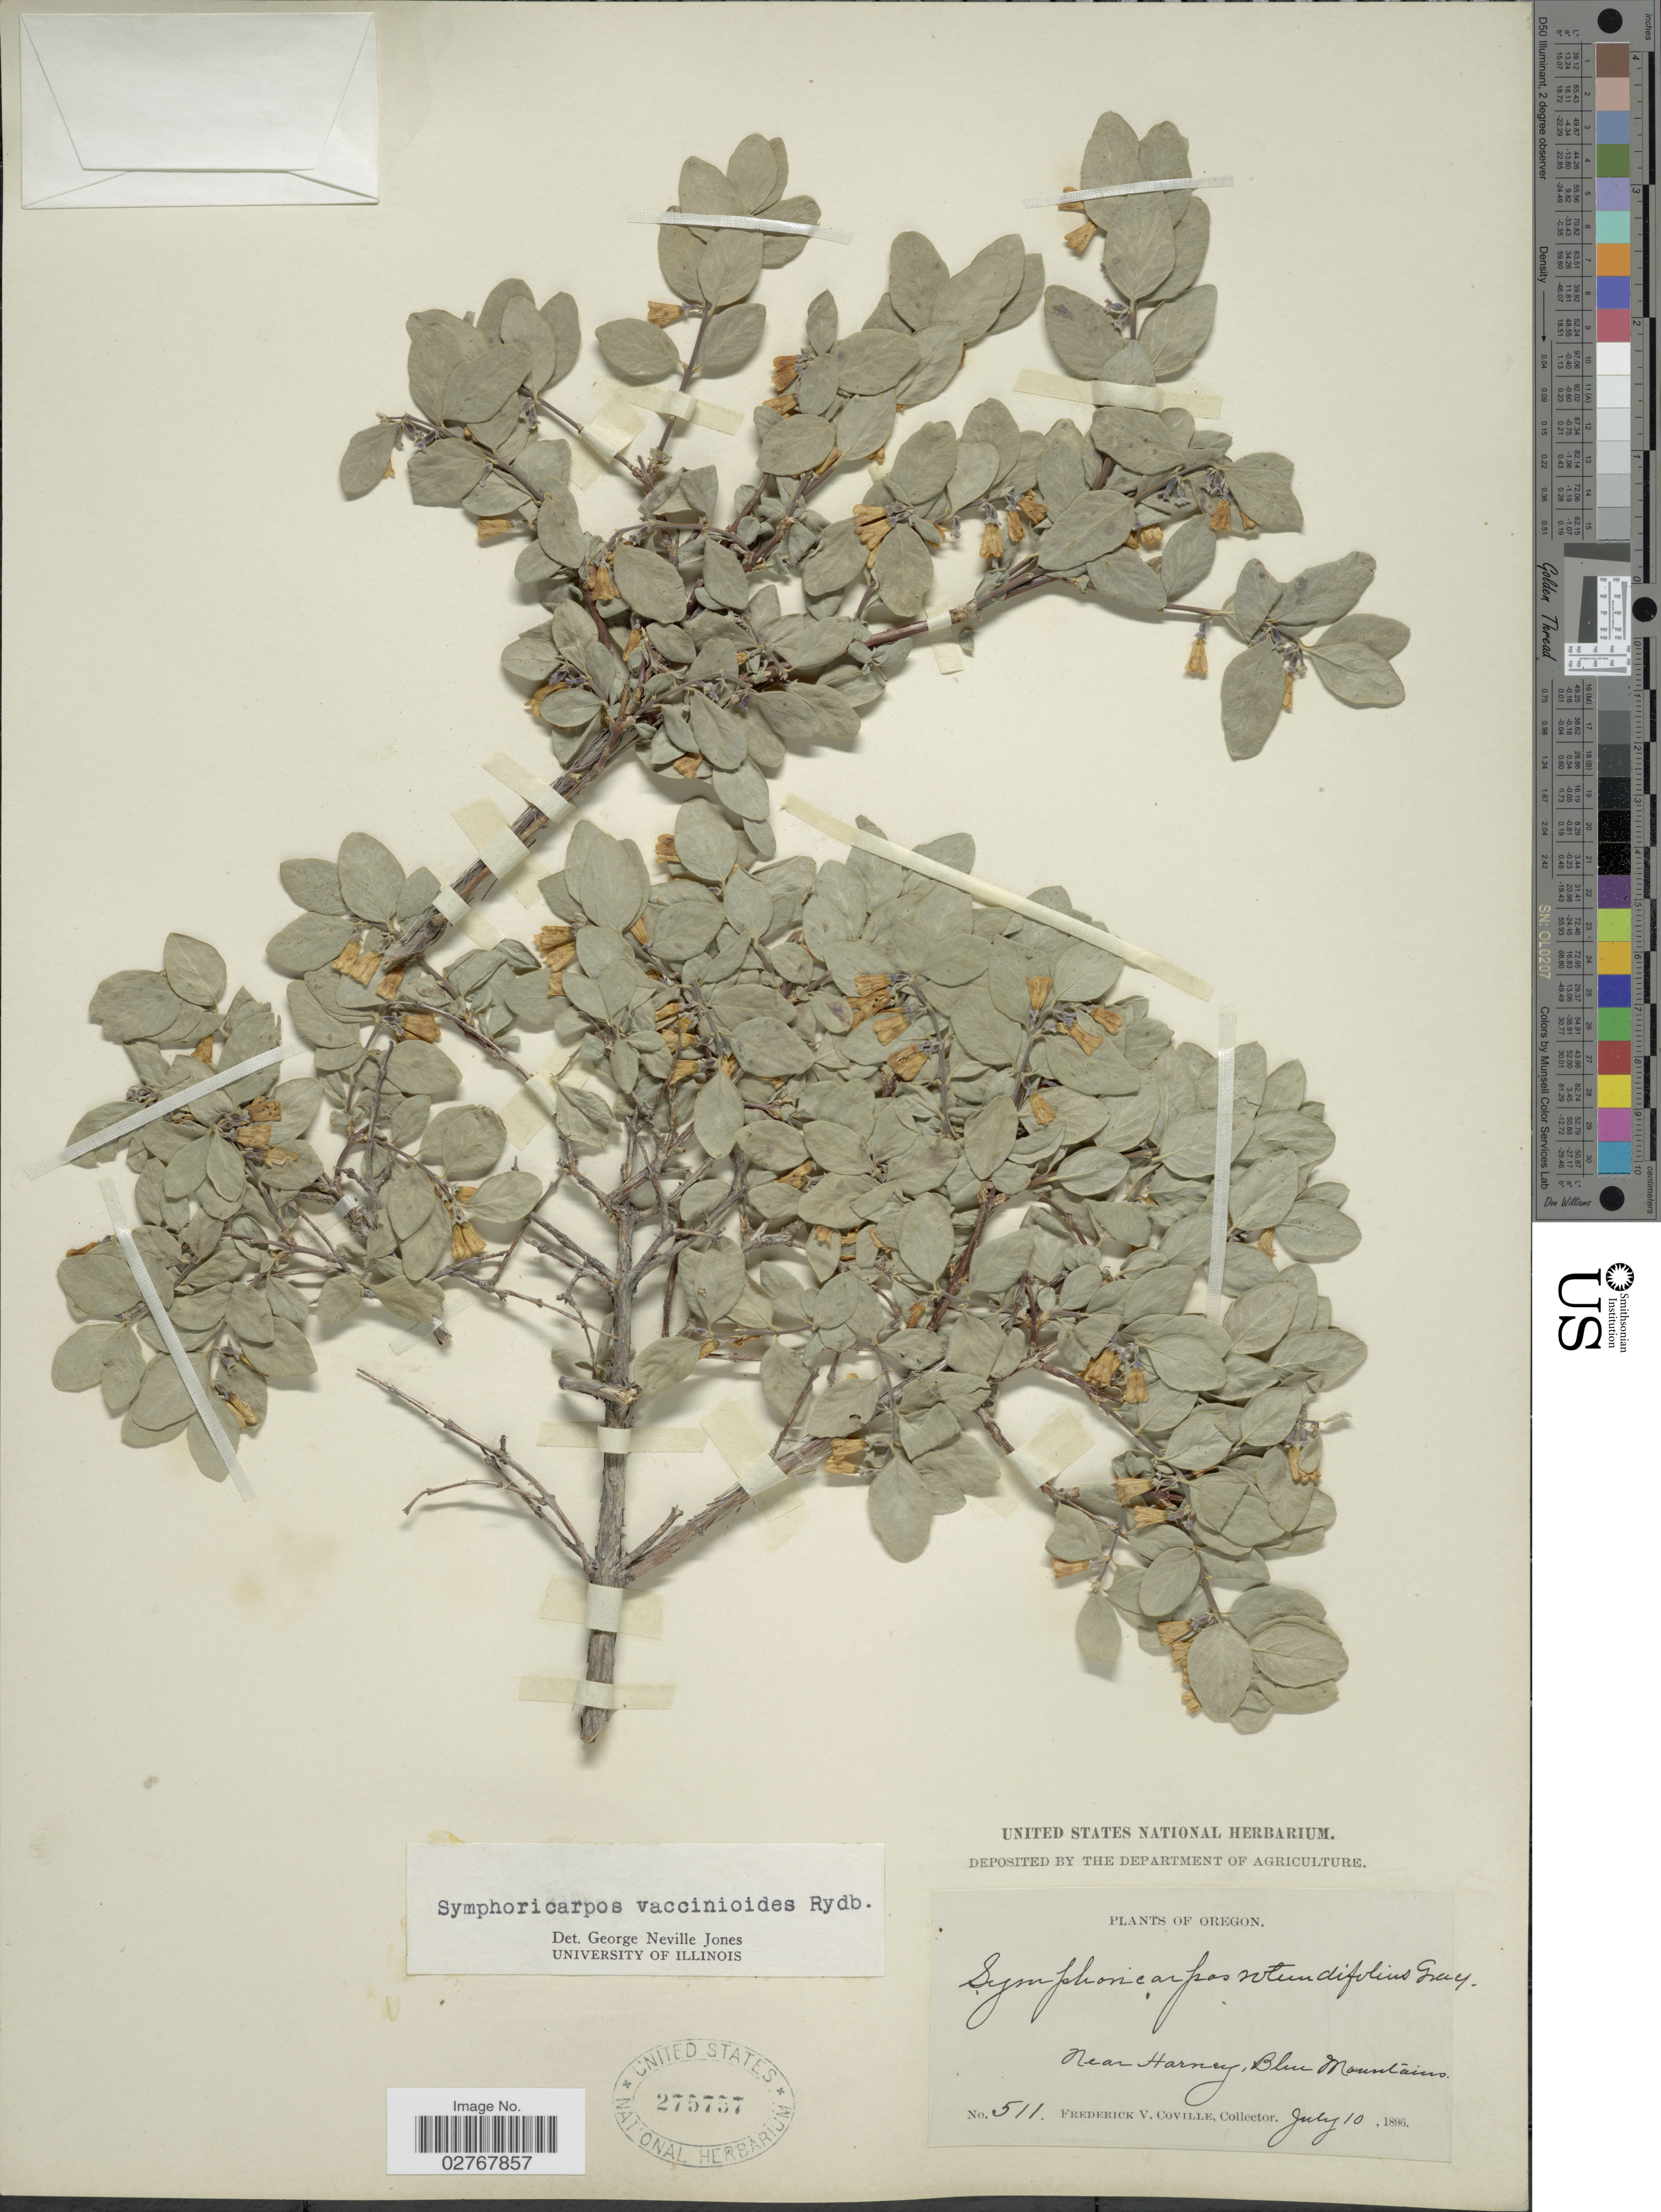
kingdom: Plantae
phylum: Tracheophyta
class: Magnoliopsida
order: Dipsacales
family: Caprifoliaceae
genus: Symphoricarpos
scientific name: Symphoricarpos vaccinioides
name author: Rydb.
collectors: F. V. Coville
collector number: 511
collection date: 1896-07-10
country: United States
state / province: Oregon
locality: Near Harney, Blue Mountains.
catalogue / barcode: US 275757